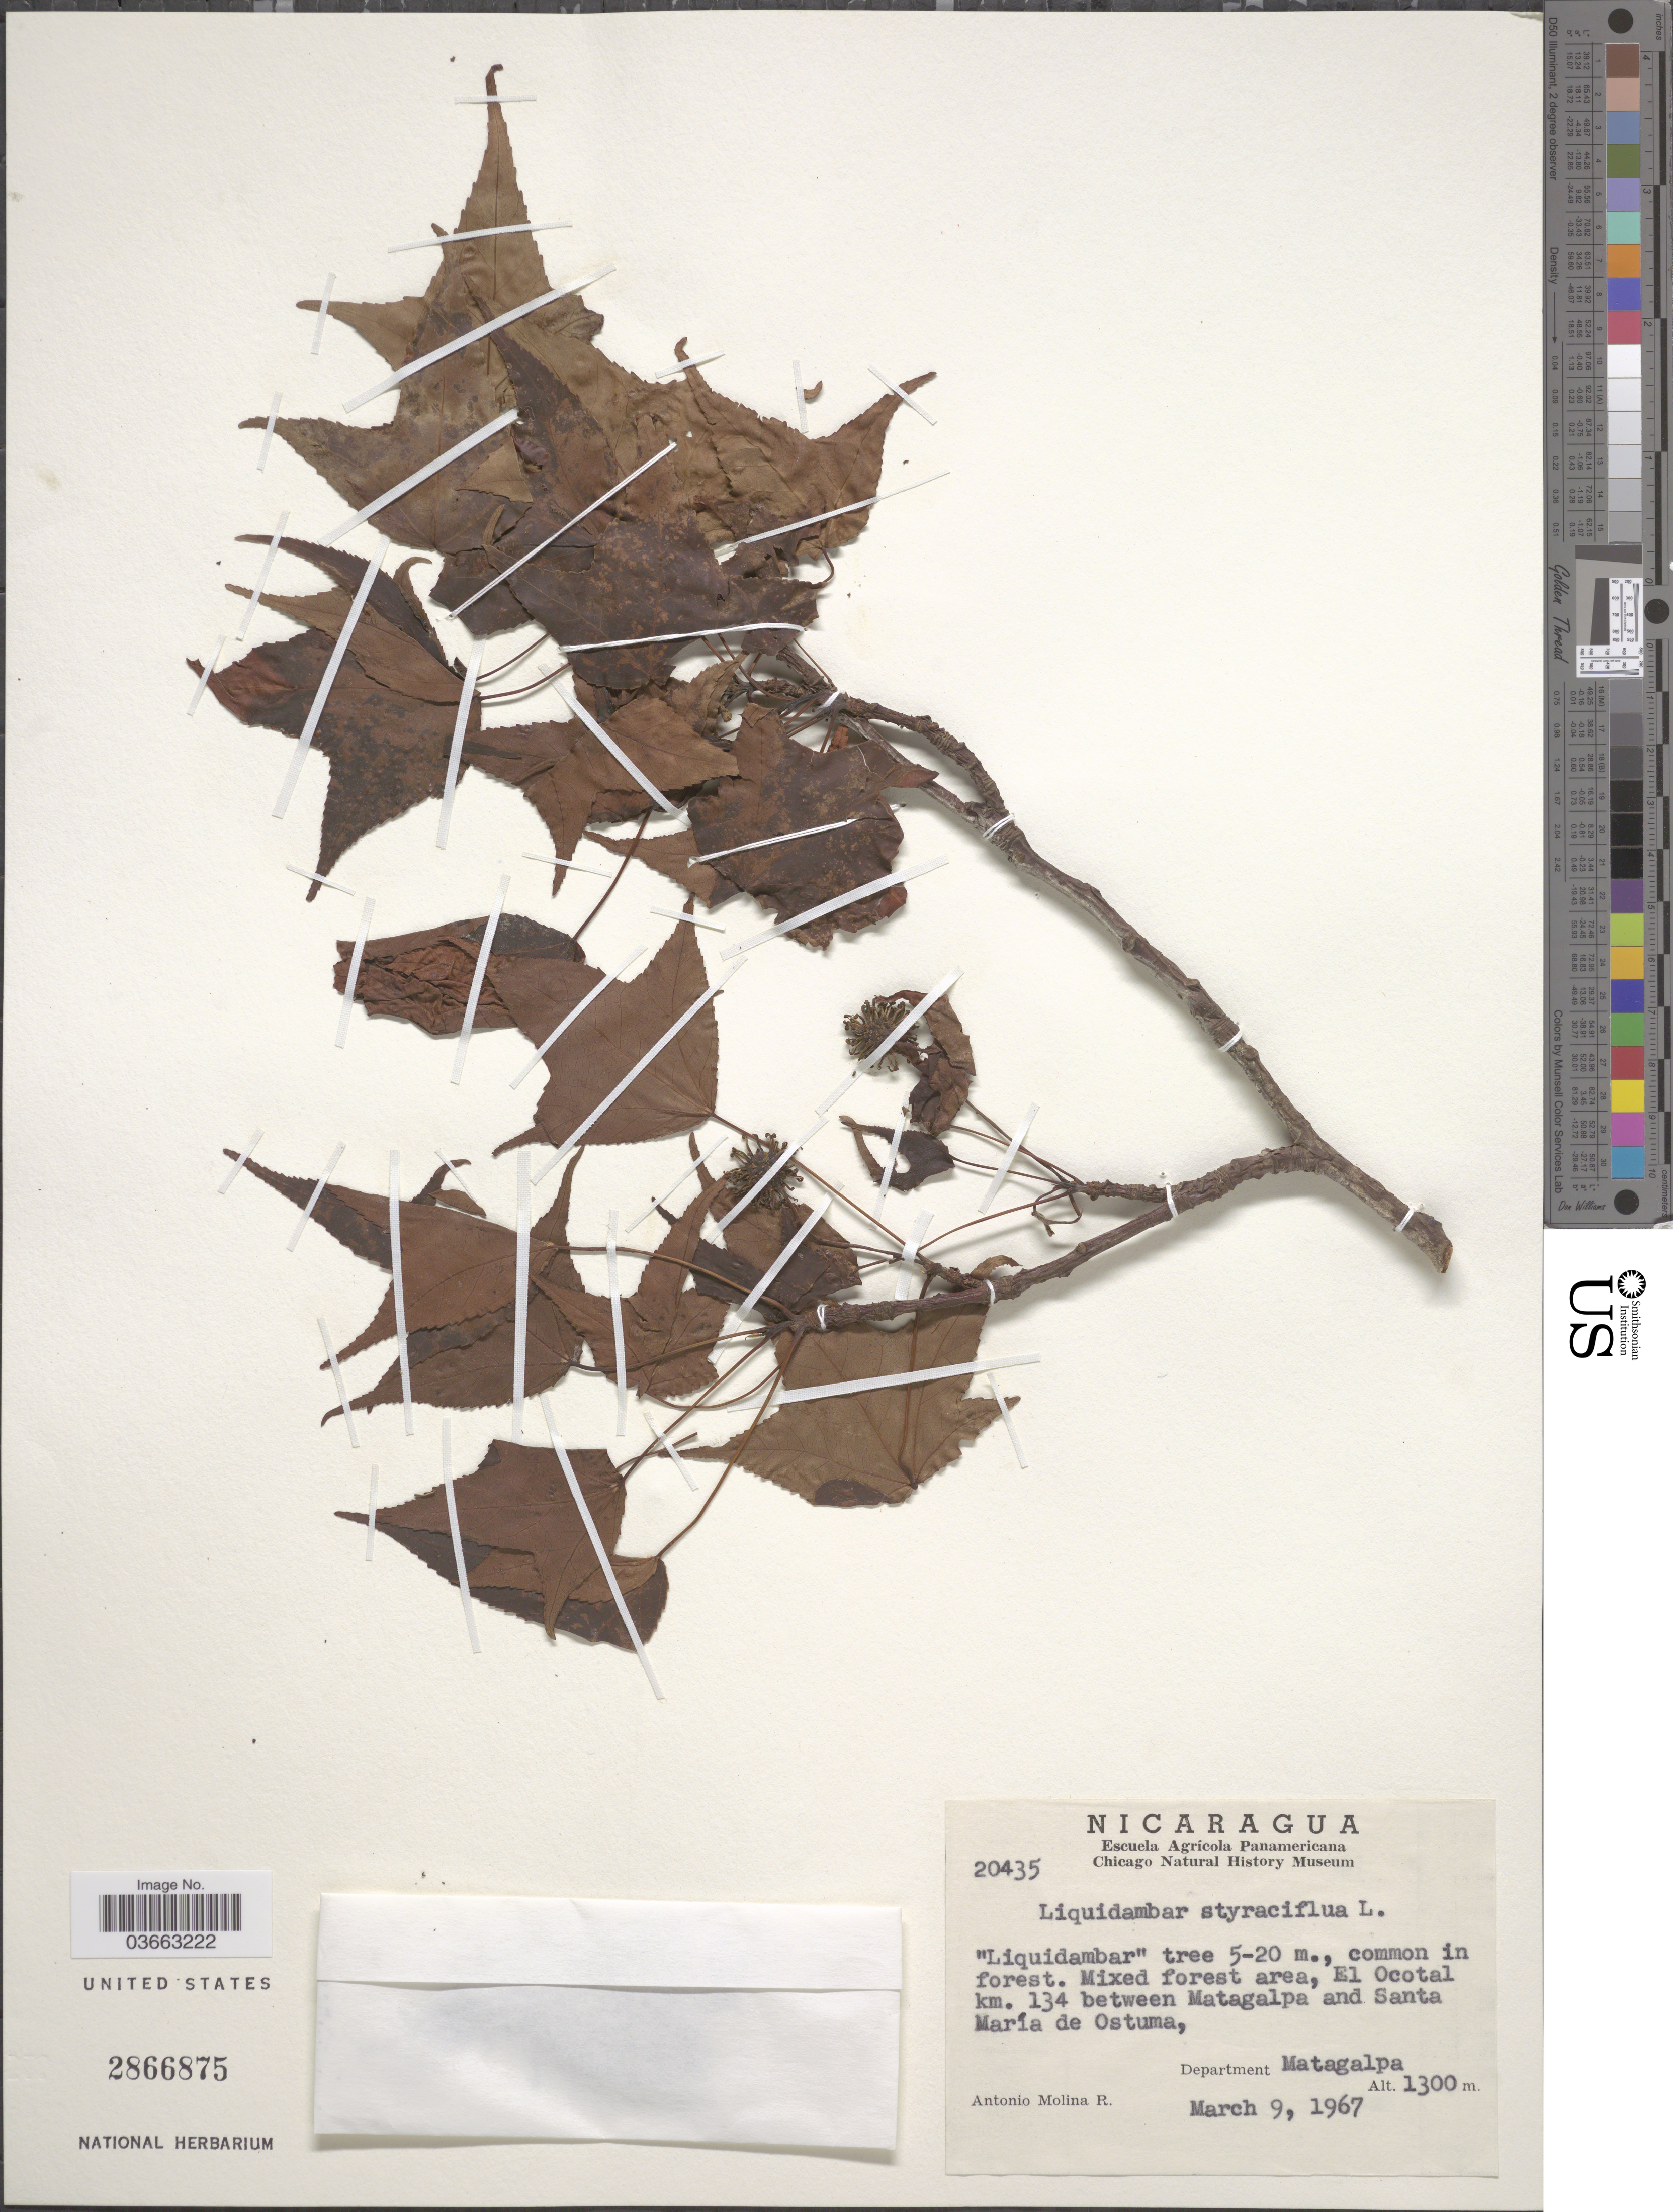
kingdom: Plantae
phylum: Tracheophyta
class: Magnoliopsida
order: Rosales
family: Rosaceae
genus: Prunus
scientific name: Prunus serotina var. salicifolia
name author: (Kunth) Koehne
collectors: A. Molina R.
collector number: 20435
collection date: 1967-03-09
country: Nicaragua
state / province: Matagalpa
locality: El Ocotal km. 134 between Matagalpa and Santa María de Ostuma, Department Matagalpa.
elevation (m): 1300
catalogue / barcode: US 2866875